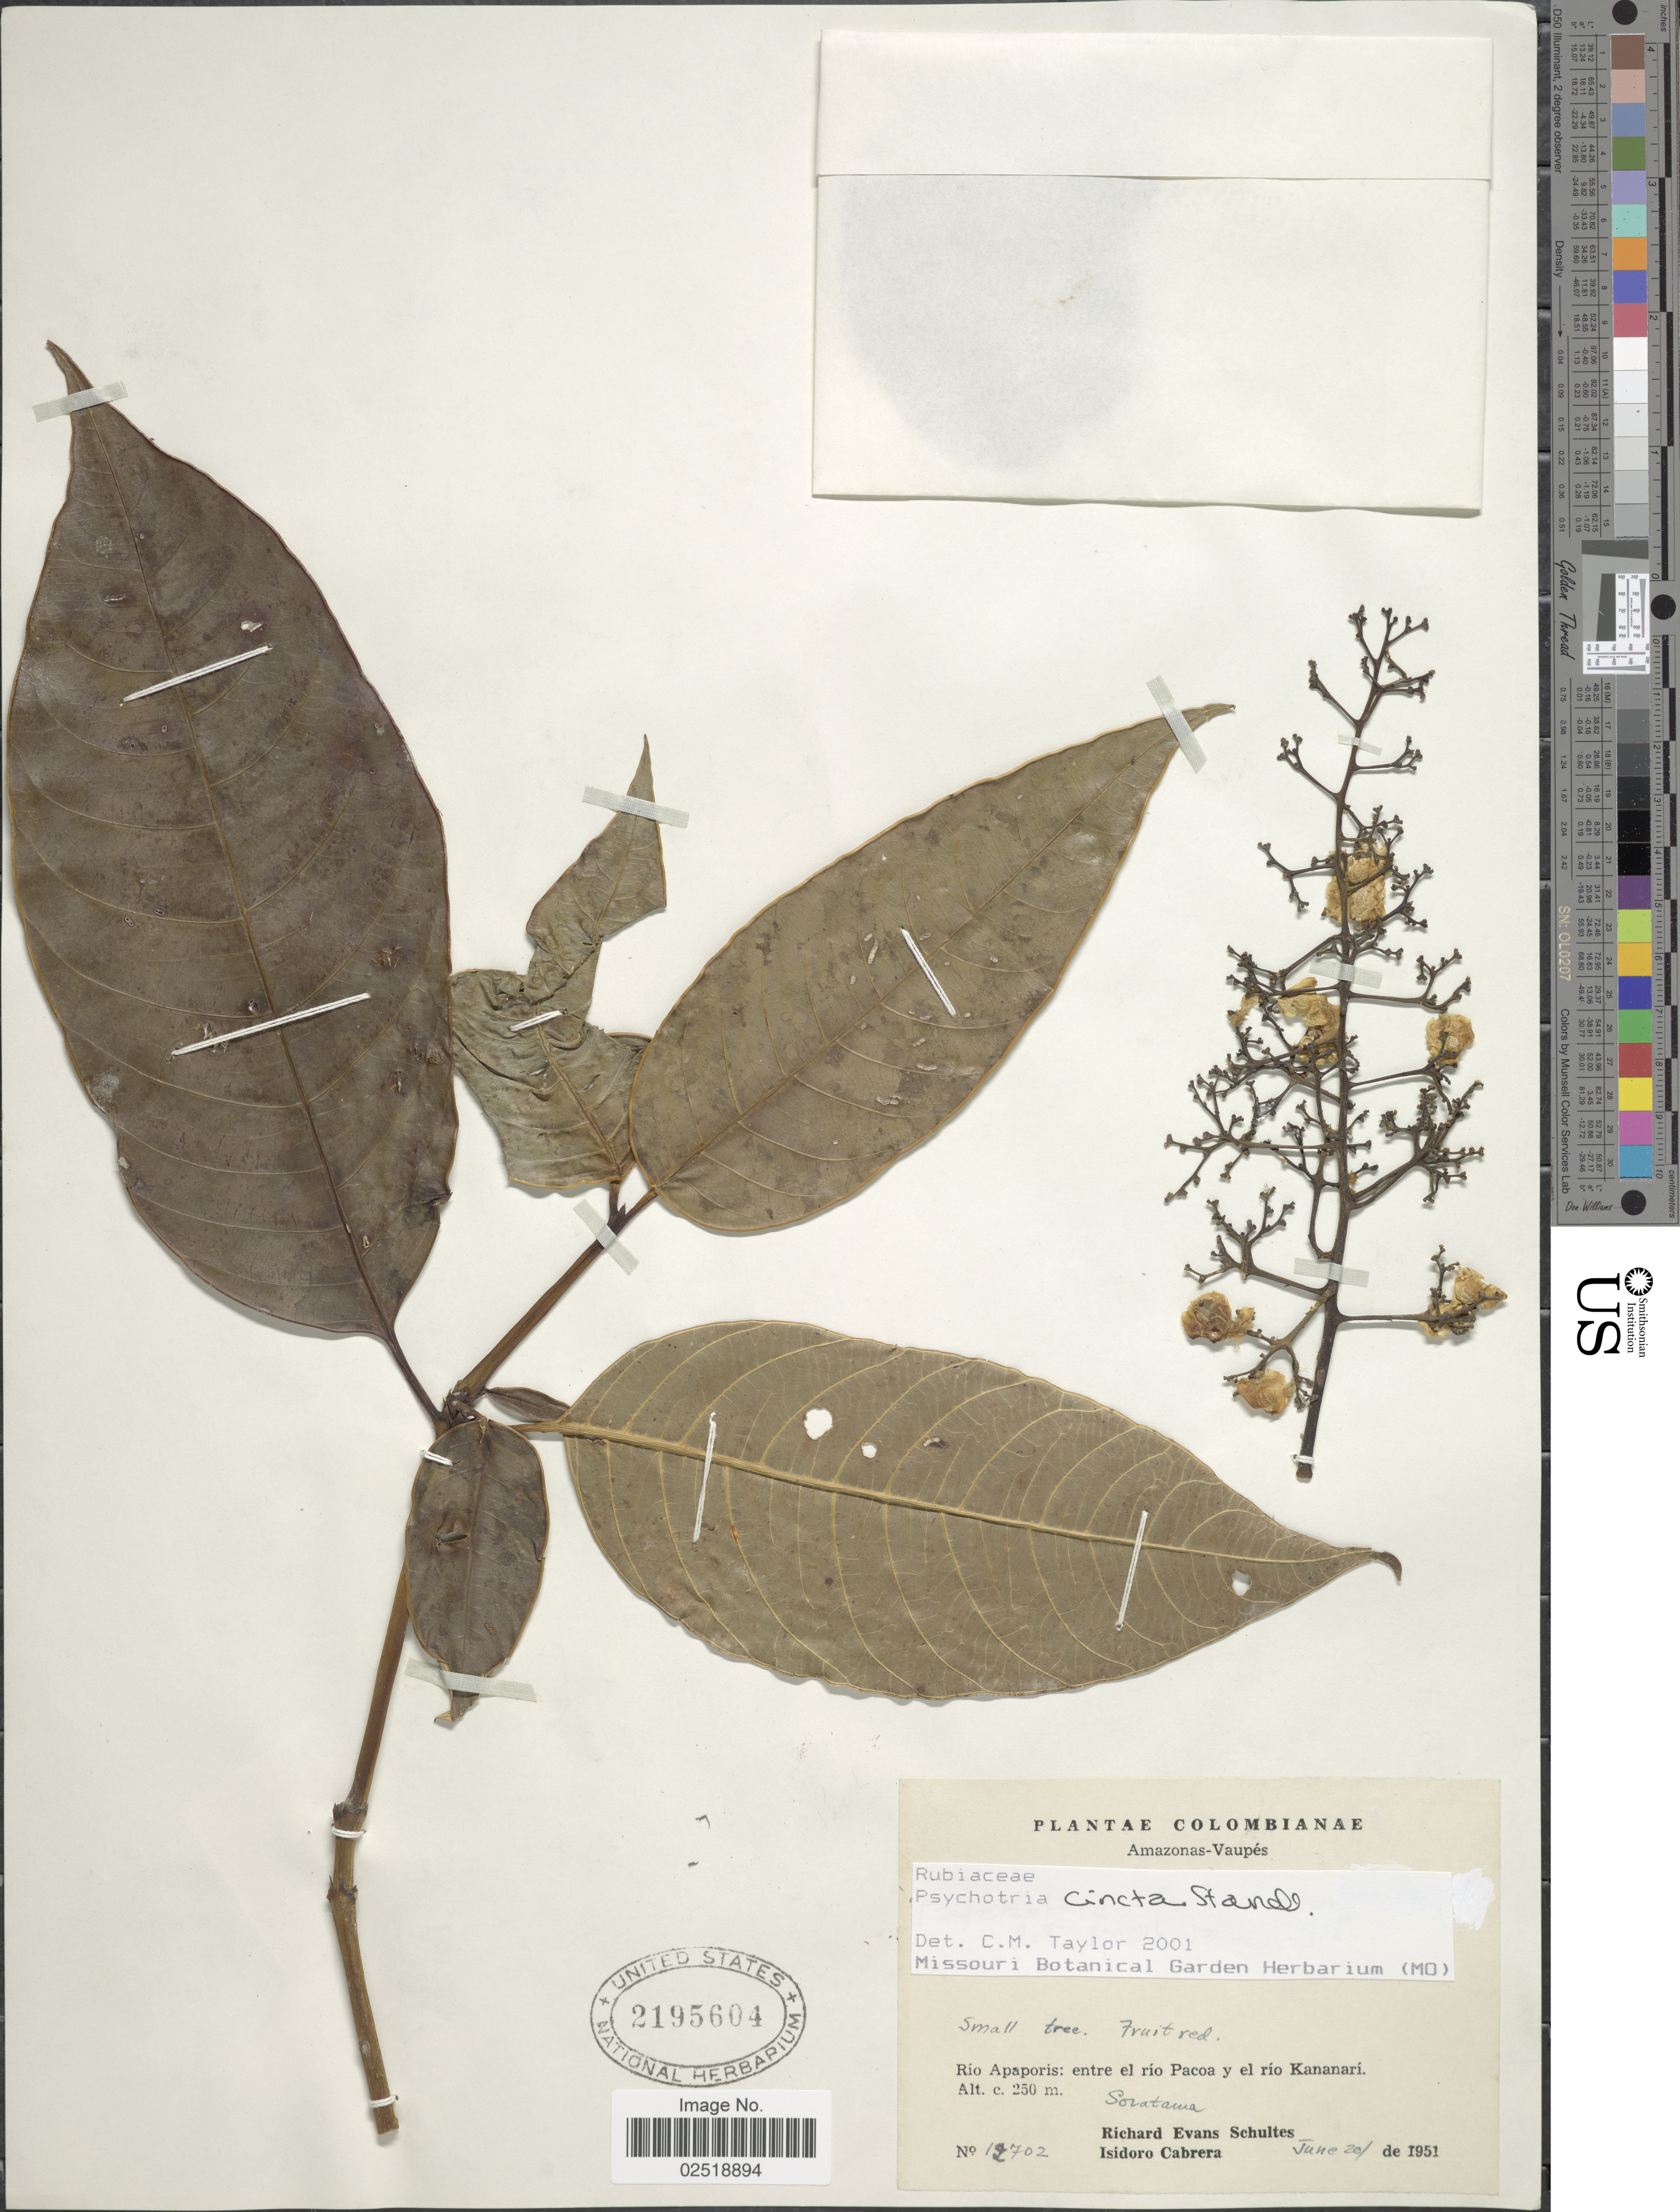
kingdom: Plantae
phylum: Tracheophyta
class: Magnoliopsida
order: Gentianales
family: Rubiaceae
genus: Psychotria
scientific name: Psychotria cincta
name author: Standl.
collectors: R. E. Schultes & I. Cabrera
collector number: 12702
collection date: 1951-06-20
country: Colombia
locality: Amazonas-Vaupés: Río Apaporis, entre los ríos Pacoa y el río Kananarí, Soratama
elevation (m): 250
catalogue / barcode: US 2195604